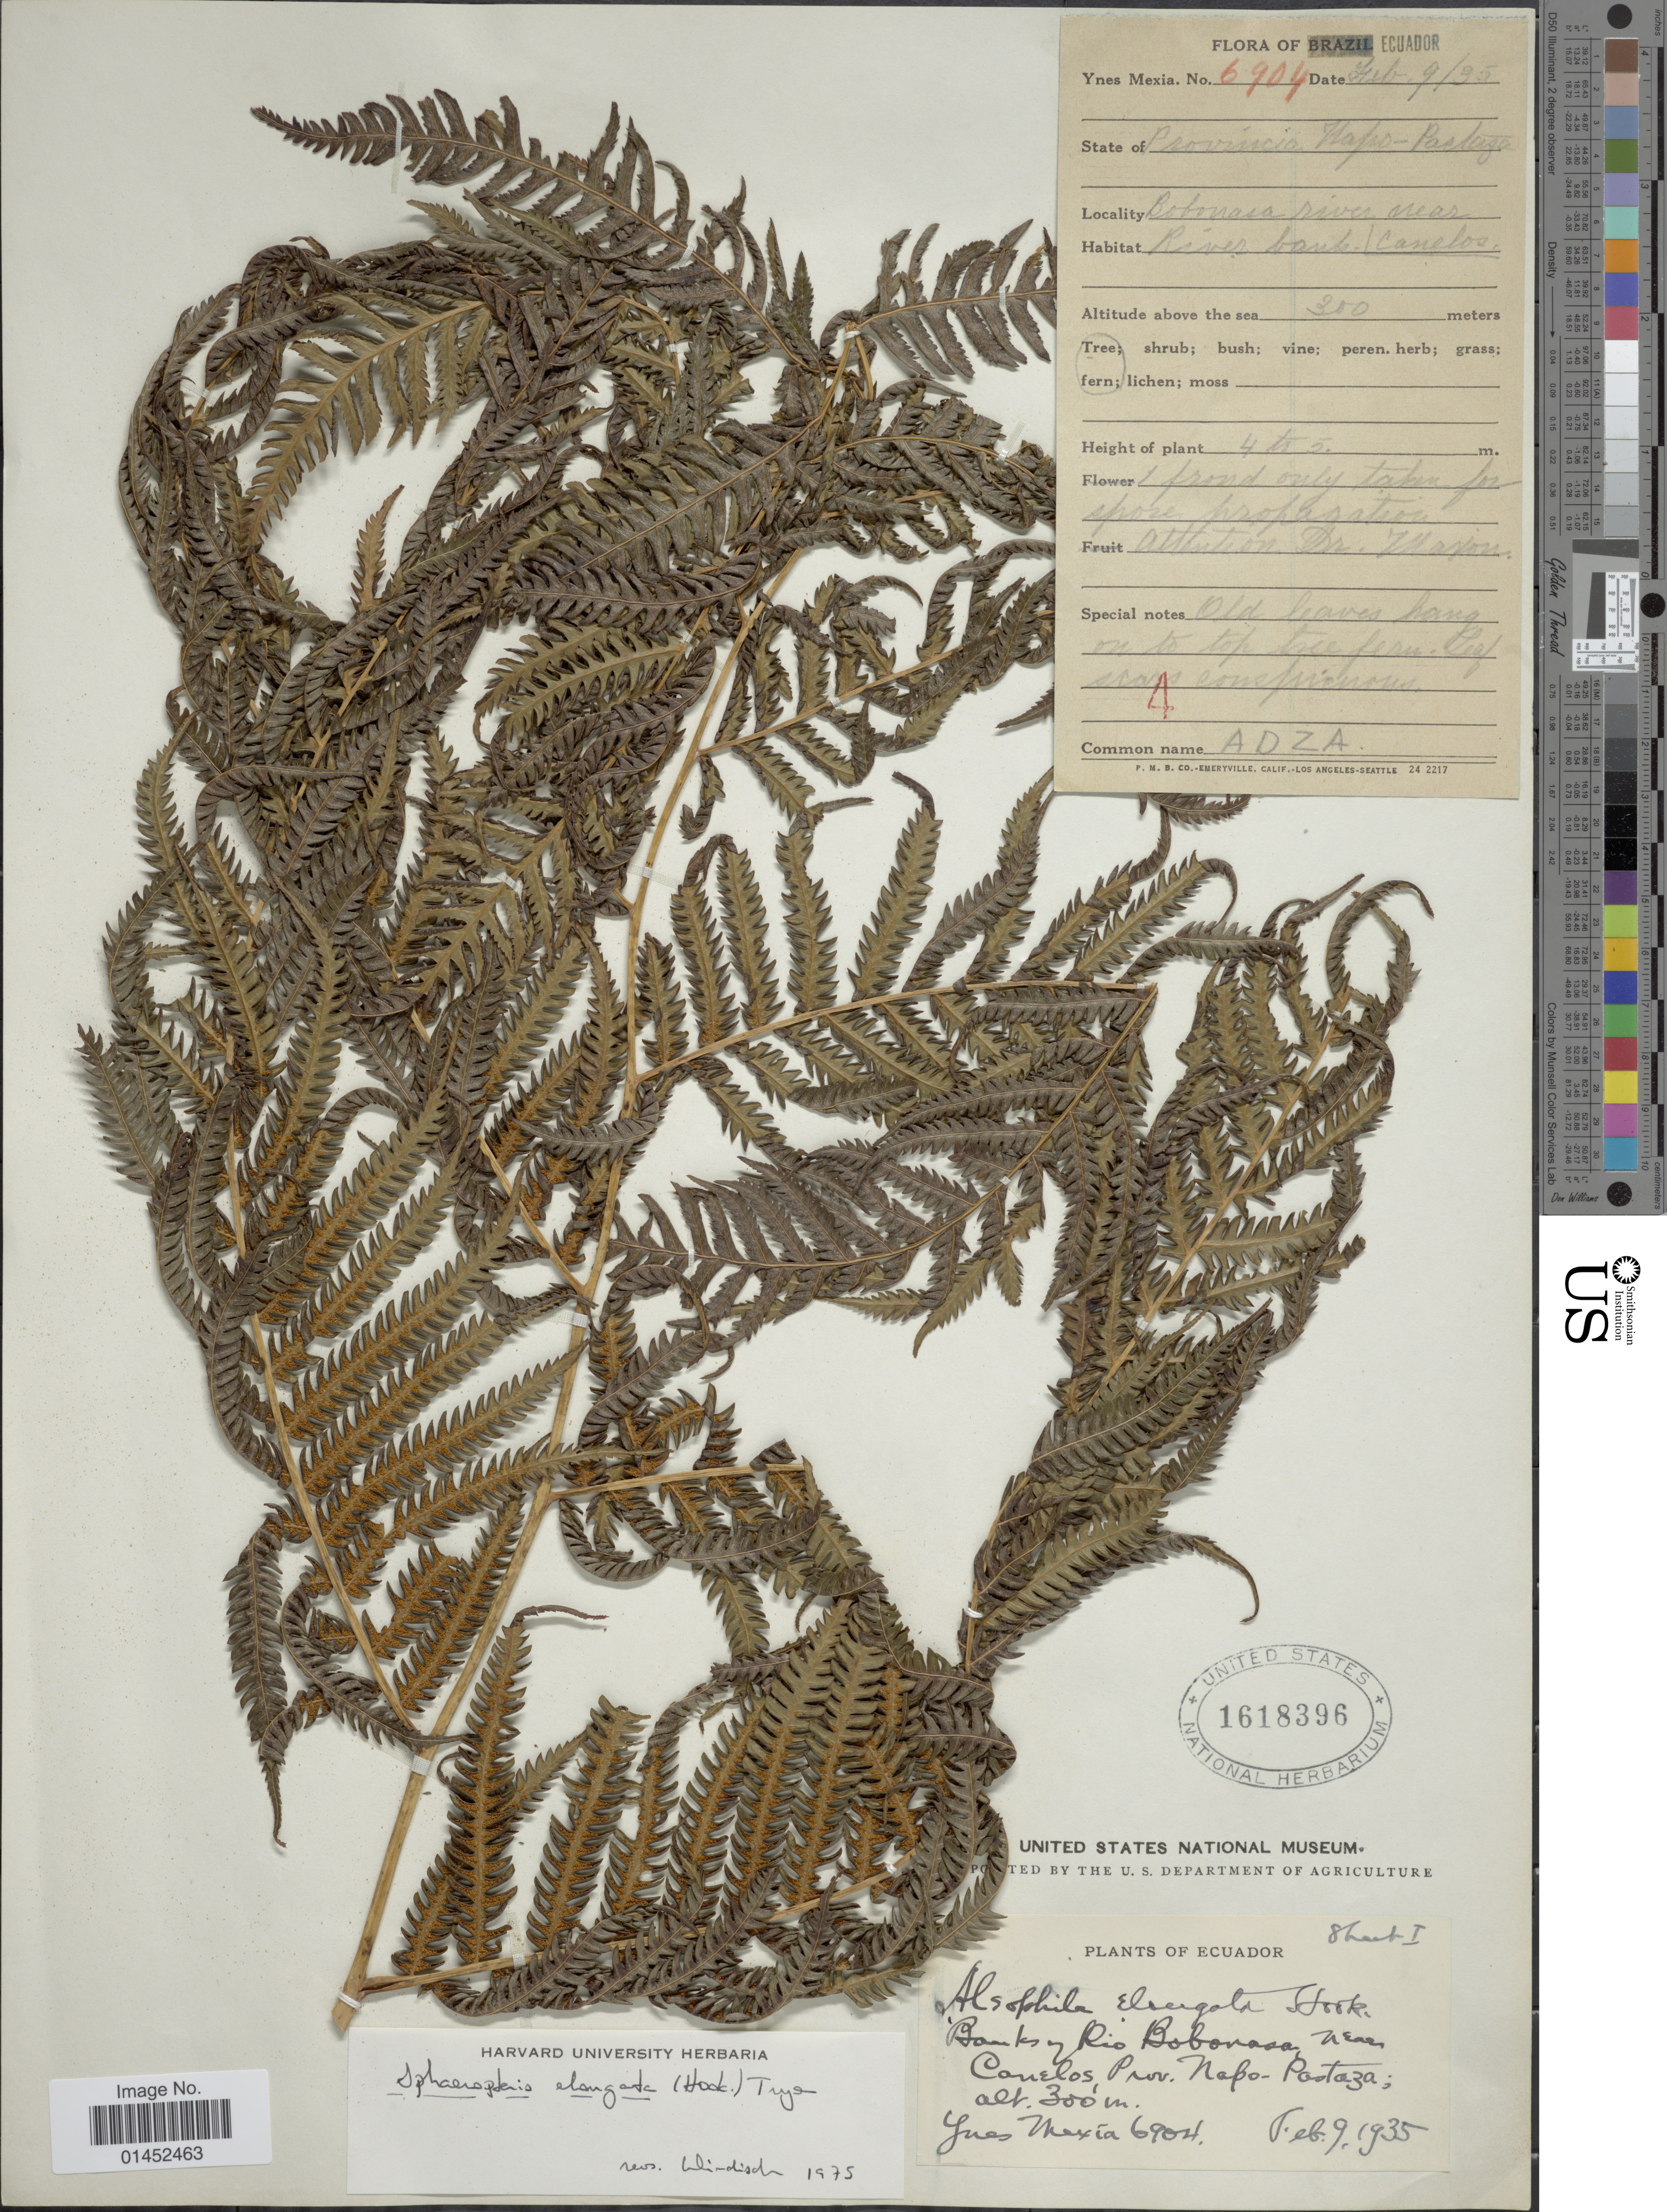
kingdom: Plantae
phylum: Tracheophyta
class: Polypodiopsida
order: Cyatheales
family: Cyatheaceae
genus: Cyathea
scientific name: Cyathea poeppigii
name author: (Hook.) Domin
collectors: Y. Mexia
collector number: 6904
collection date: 1935-02-09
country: Ecuador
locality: Banks of Rio Bobonasa, near Canelos, Prov. Napo-Pastaza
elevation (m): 300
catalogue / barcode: US 1618396